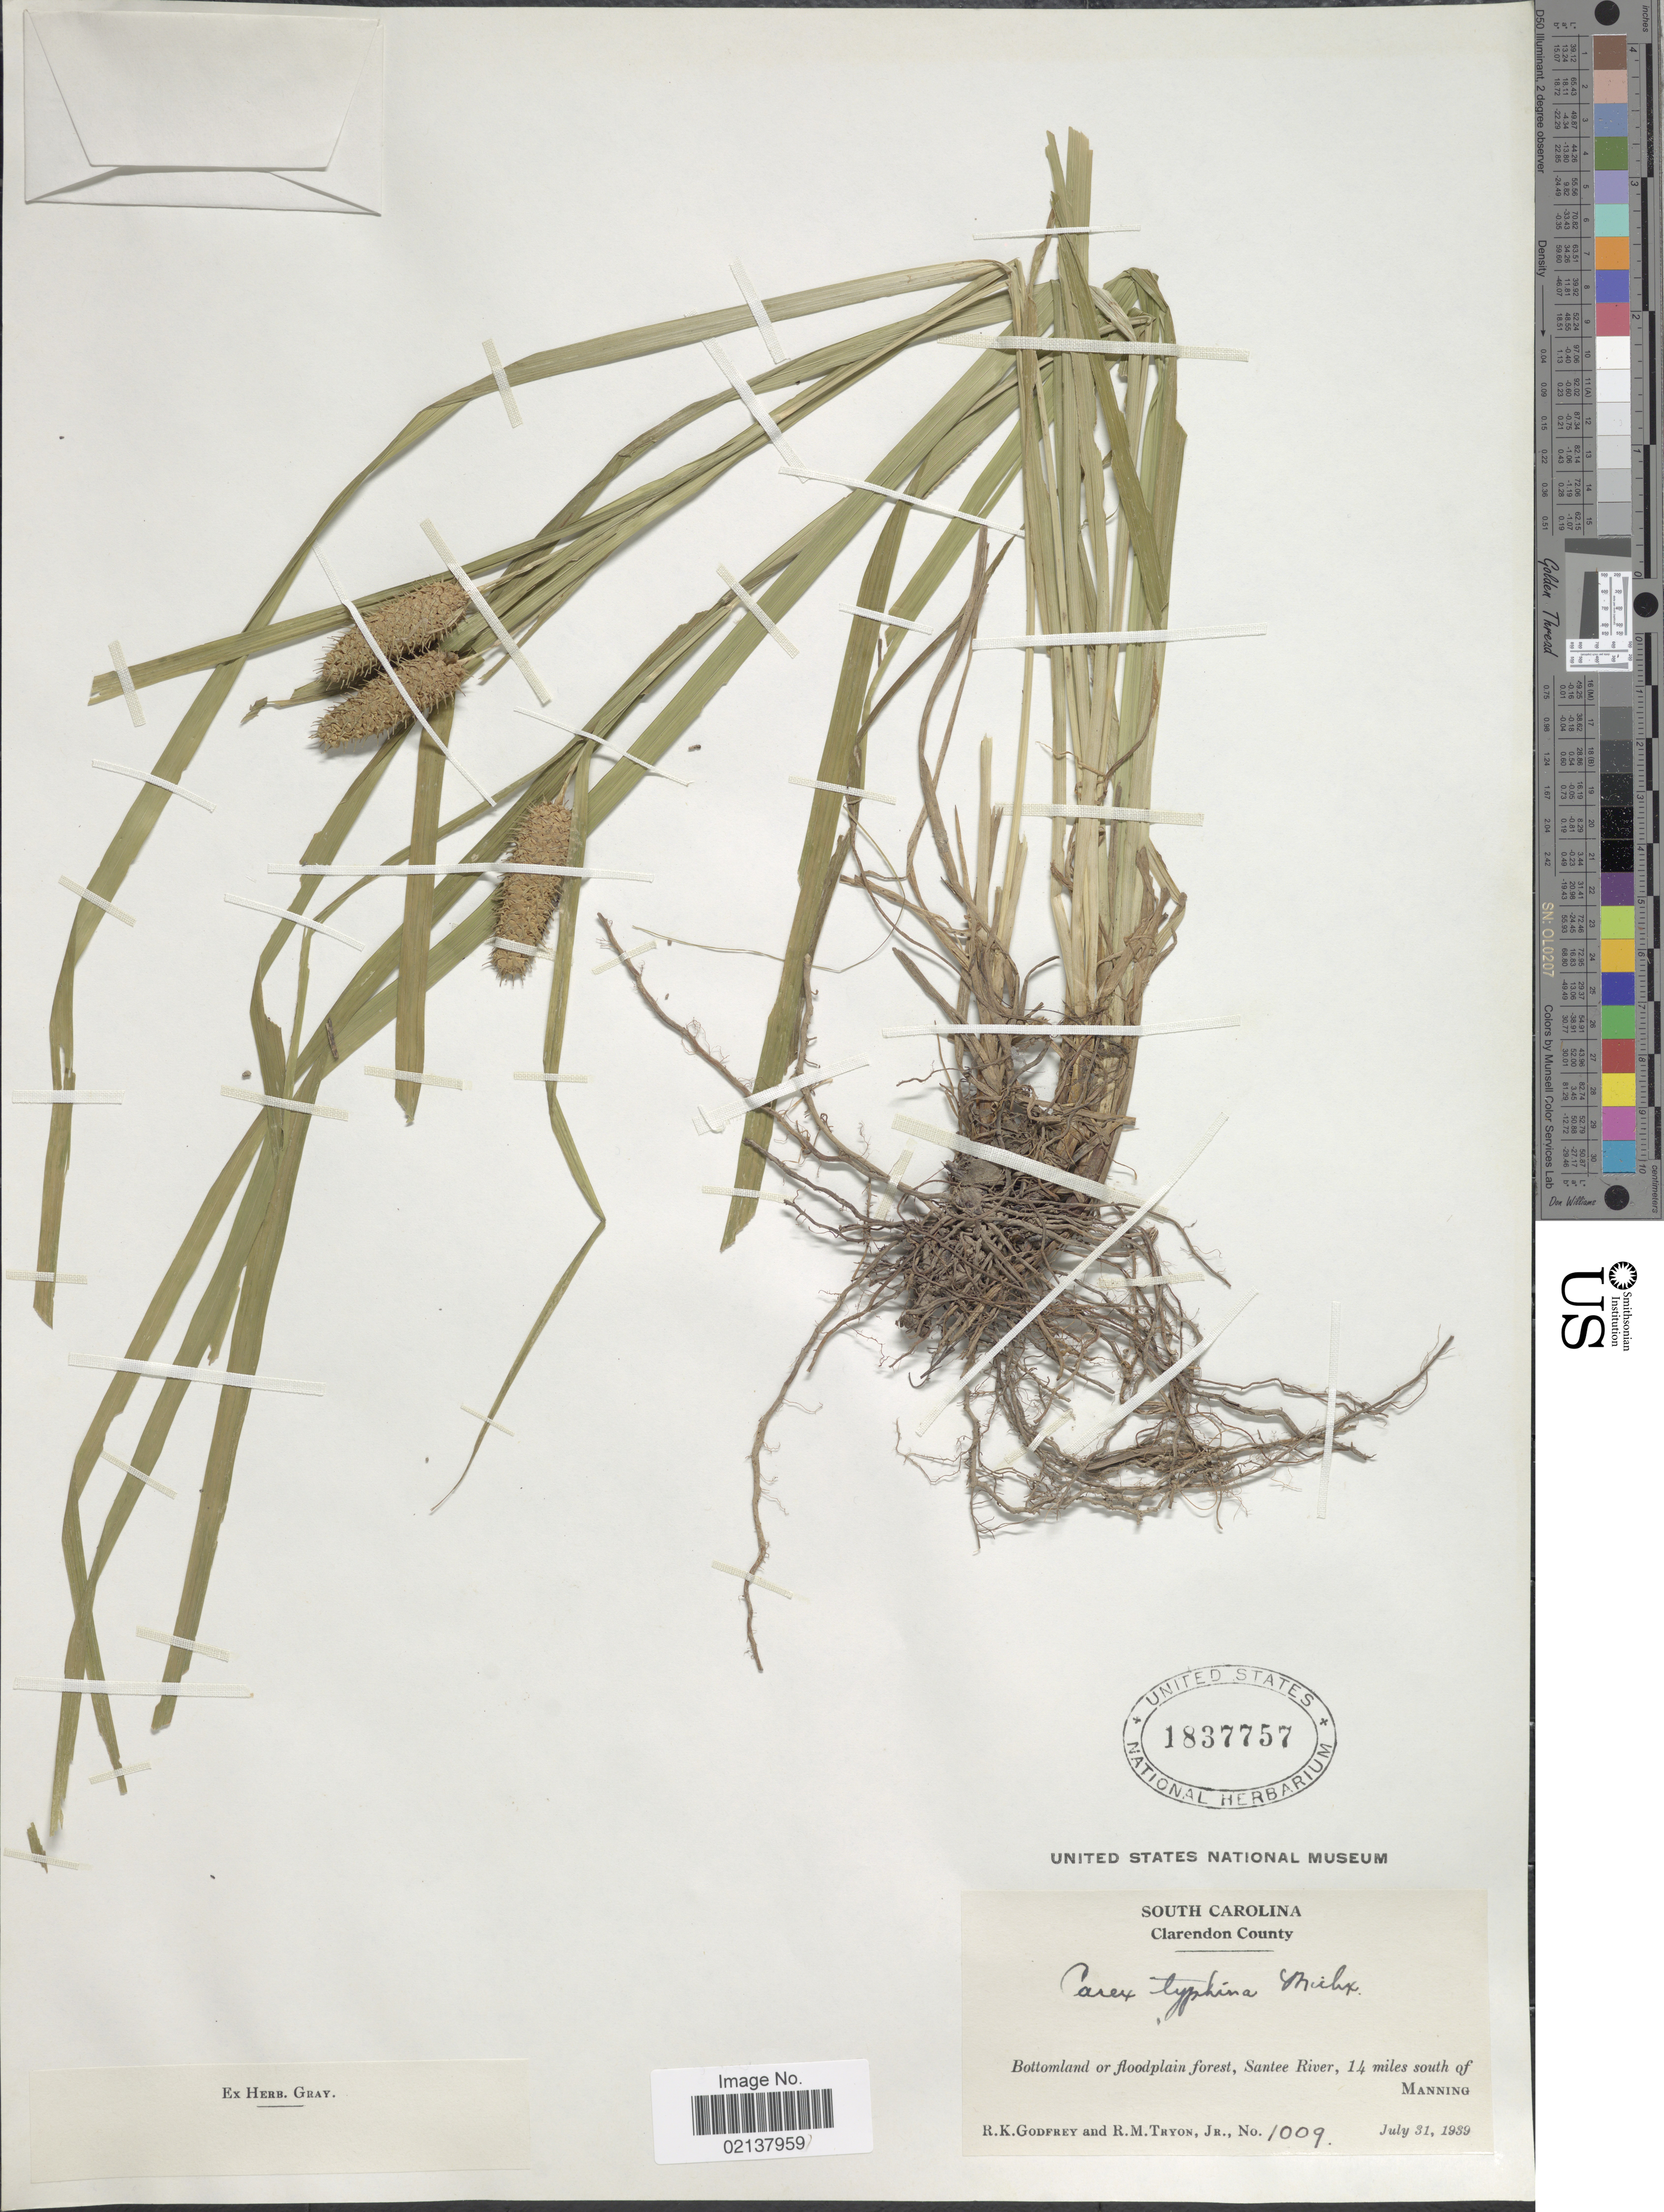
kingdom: Plantae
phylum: Tracheophyta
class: Liliopsida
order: Poales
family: Cyperaceae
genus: Carex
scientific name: Carex typhina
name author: Michx.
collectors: R. K. Godfrey & R. M. Tryon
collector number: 1009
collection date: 1939-07-31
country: United States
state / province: South Carolina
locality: South Carolina, Bottomland or floodflain forest, Santee River, 14 miles south of Manning. Clarendon County.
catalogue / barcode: US 1837757